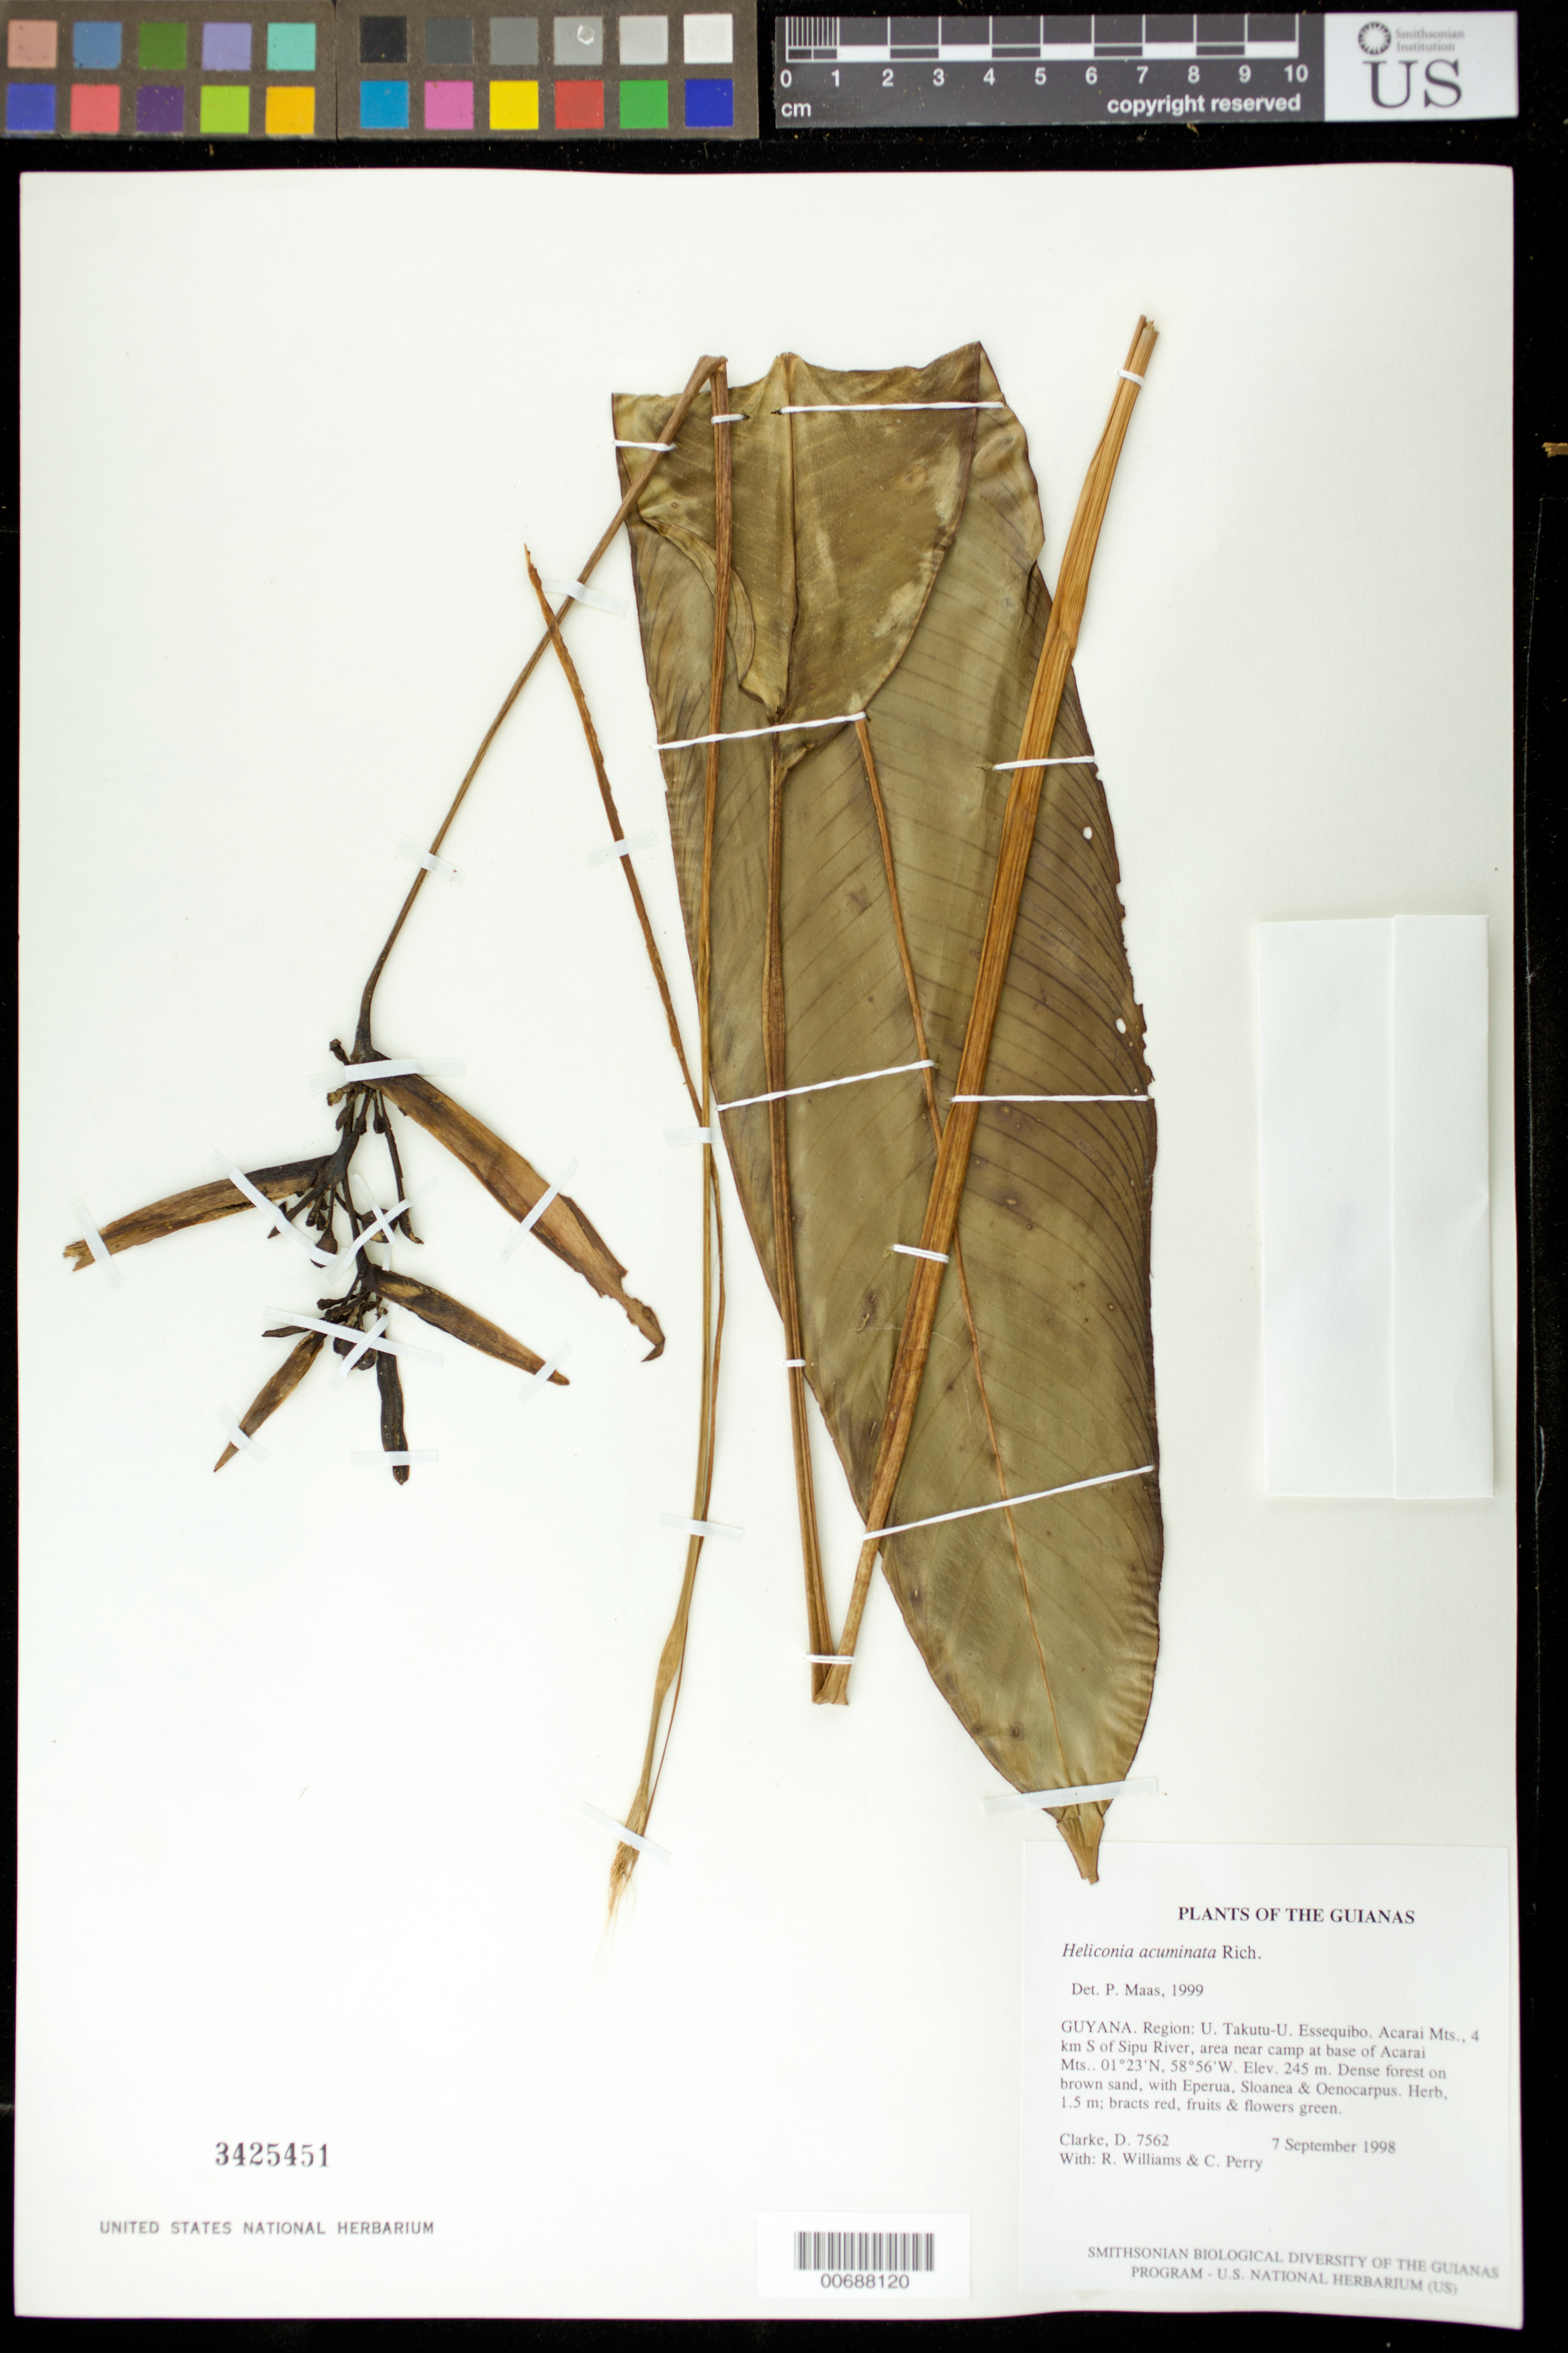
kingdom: Plantae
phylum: Tracheophyta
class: Liliopsida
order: Zingiberales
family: Heliconiaceae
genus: Heliconia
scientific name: Heliconia acuminata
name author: A. Rich.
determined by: Maas, Paul J. M.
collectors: H. D. Clarke, R. Williams & C. Perry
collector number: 7562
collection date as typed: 7 September 1998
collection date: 1998-09-07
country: Guyana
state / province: U. Takutu-U. Essequibo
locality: Acarai Mts., 4 km S of Sipu River, area near camp at base of Acarai Mts.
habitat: Dense forest on brown sand, with Eperua, Sloanea & Oenocarpus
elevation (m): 245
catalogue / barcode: US 3425451